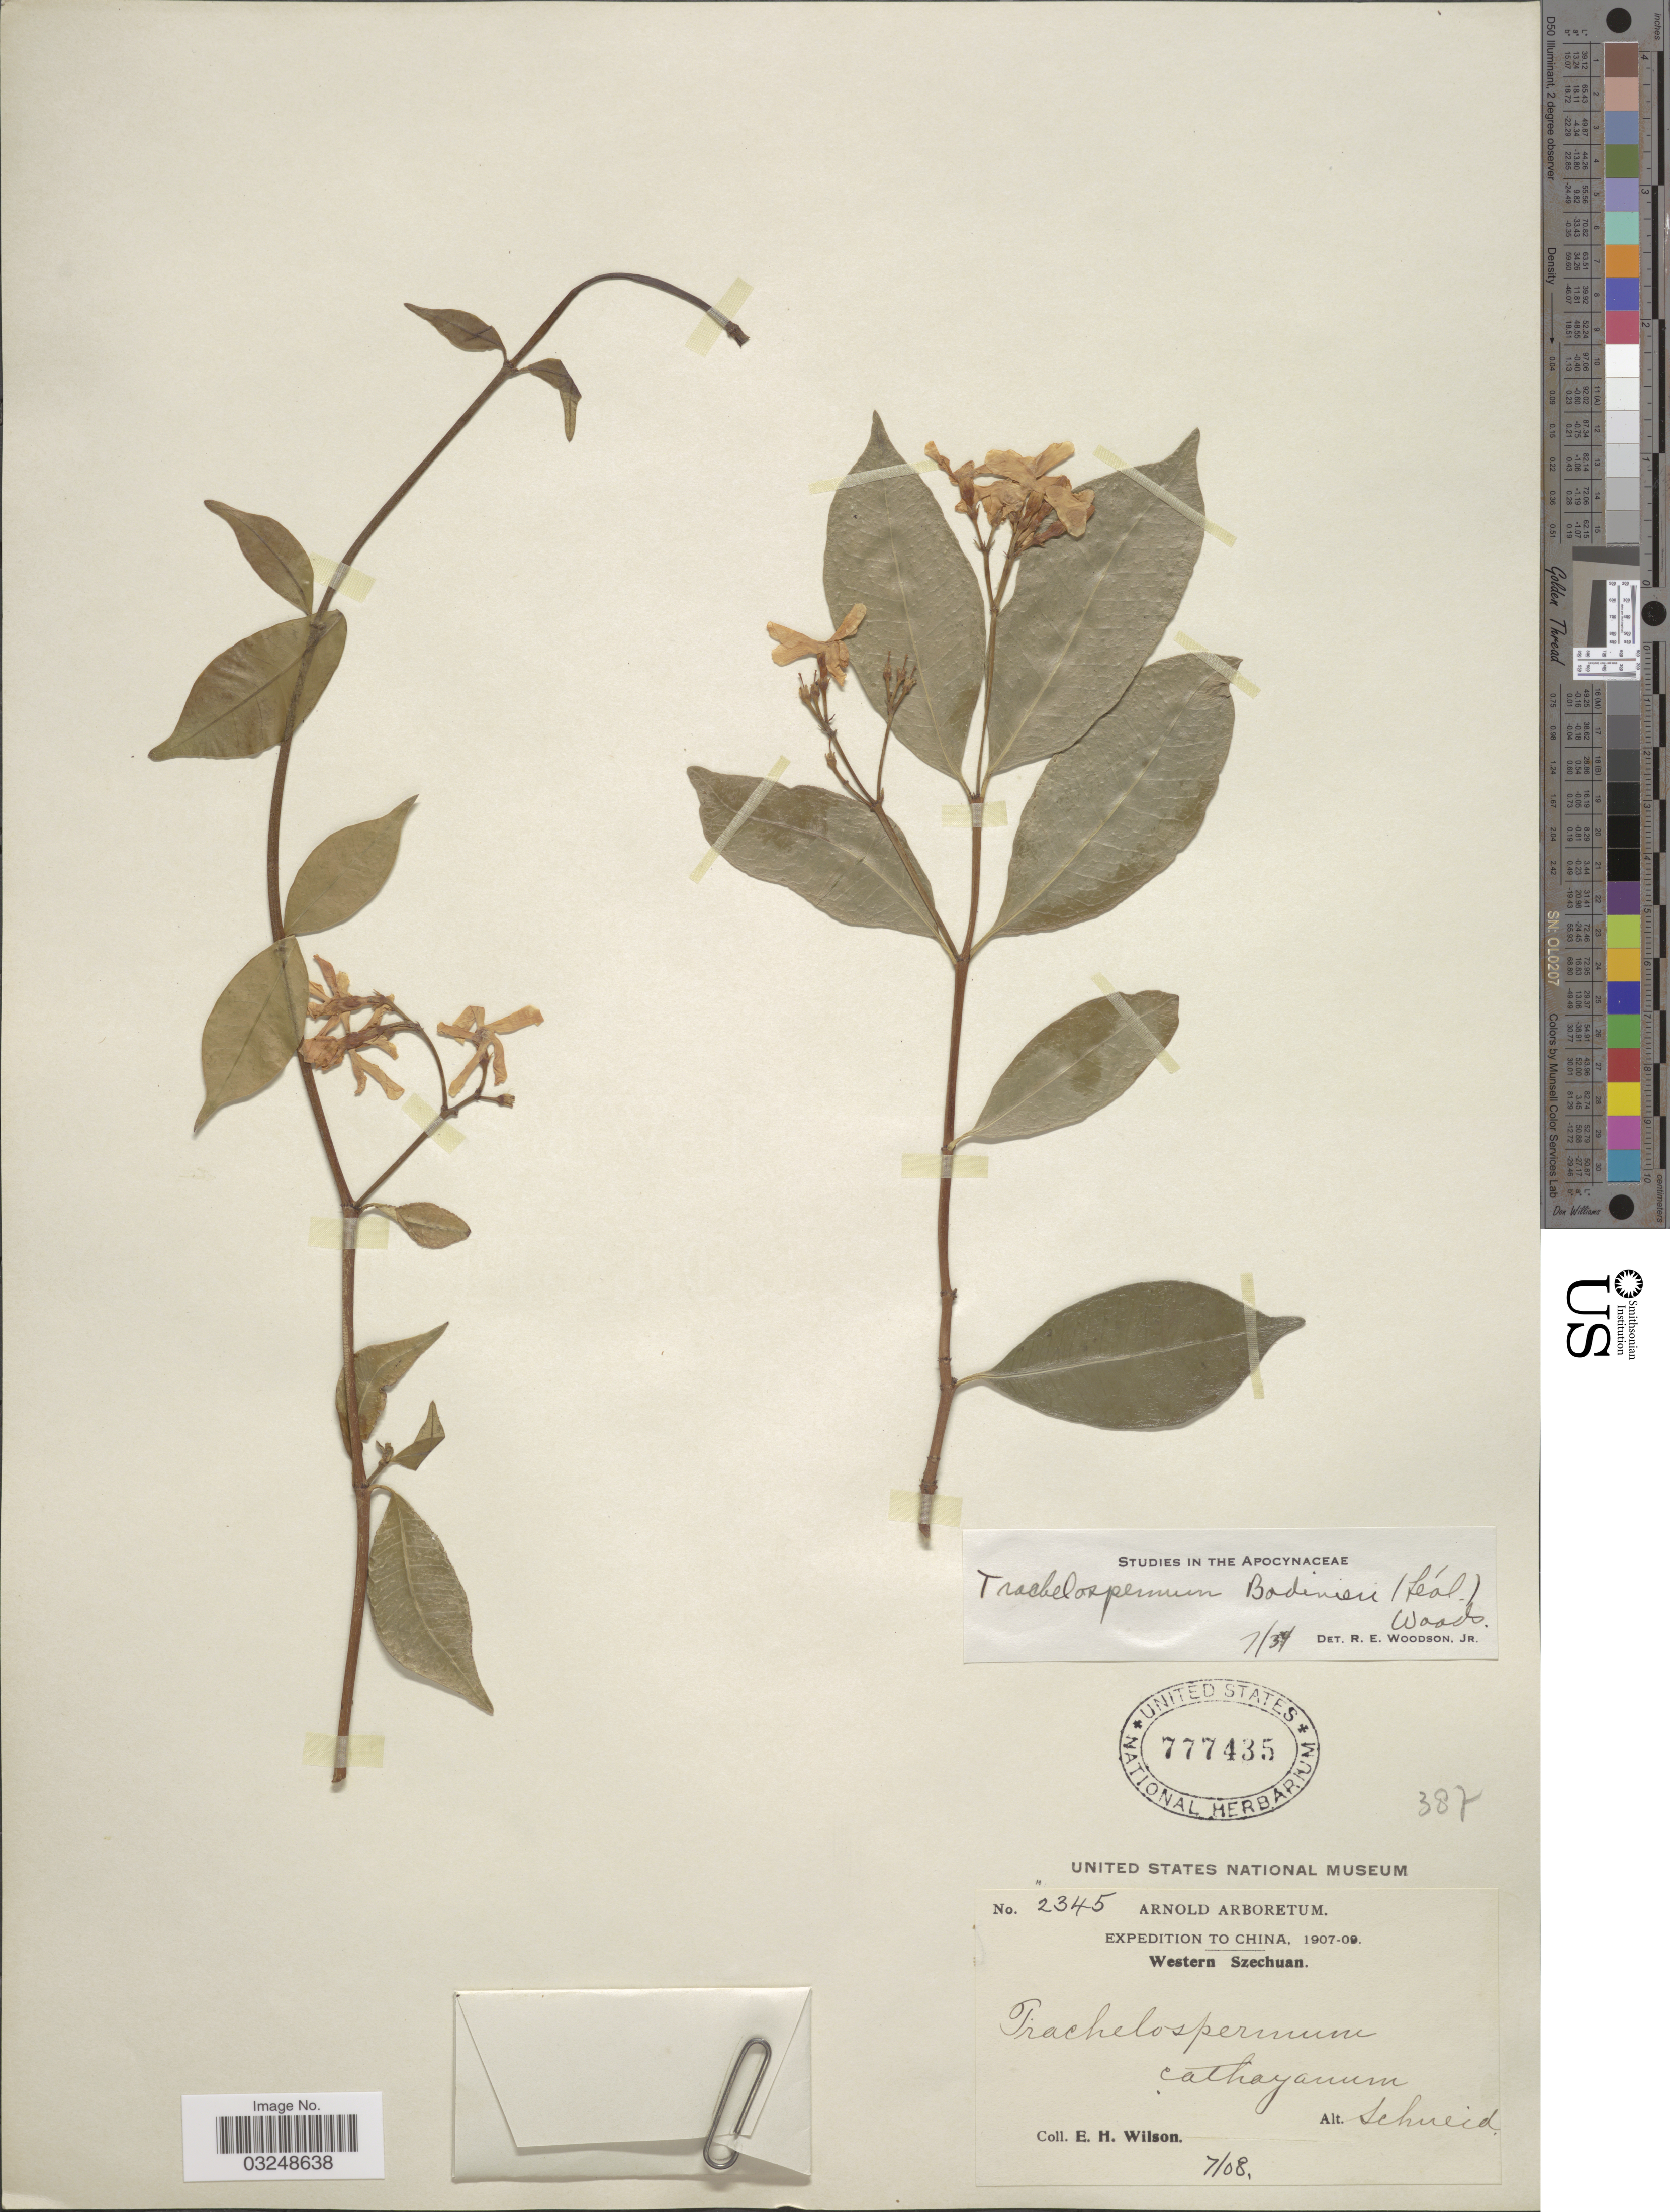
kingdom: Plantae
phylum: Tracheophyta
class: Magnoliopsida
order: Gentianales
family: Apocynaceae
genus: Trachelospermum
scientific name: Trachelospermum bodinieri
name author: (H. Lév.) Woodson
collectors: E. Wilson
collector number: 2345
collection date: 1908-07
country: China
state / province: Sichuan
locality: Western Szechuan.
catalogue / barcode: US 777435